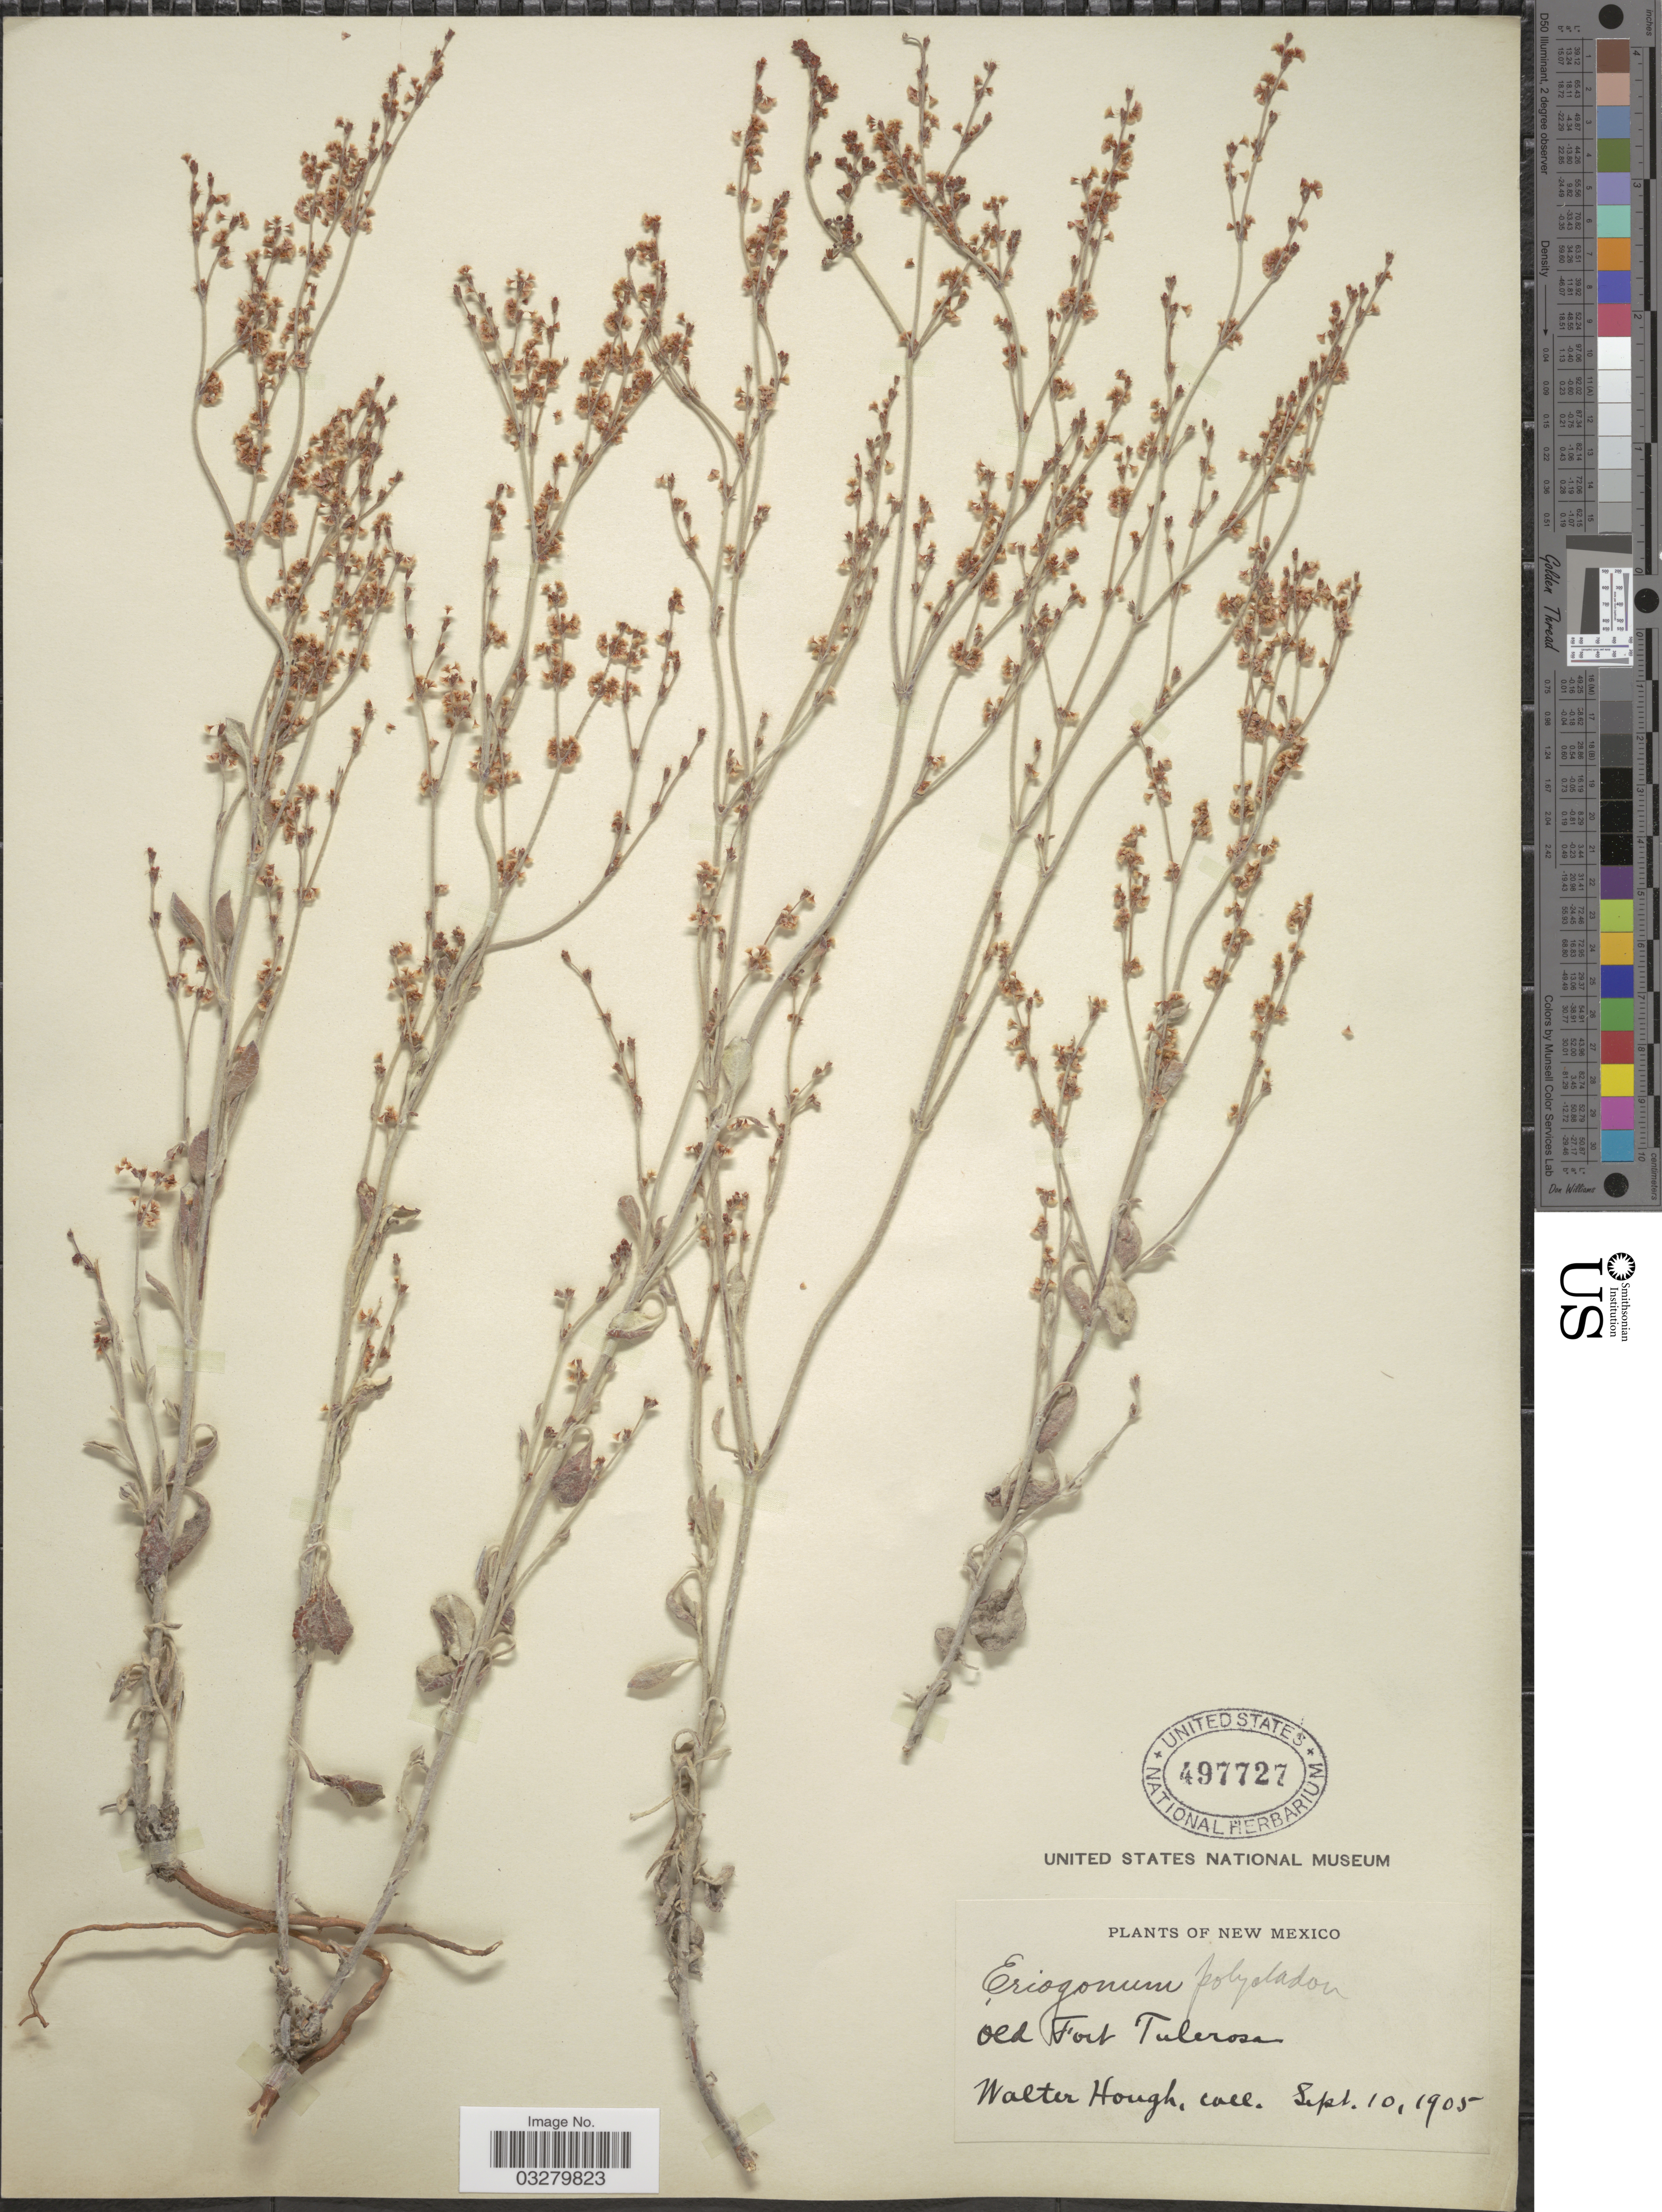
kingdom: Plantae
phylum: Tracheophyta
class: Magnoliopsida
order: Caryophyllales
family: Polygonaceae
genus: Eriogonum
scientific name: Eriogonum polycladon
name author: Benth.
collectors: W. Hough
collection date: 1905-09-10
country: United States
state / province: New Mexico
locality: Old Fort Tulerosa.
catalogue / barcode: US 497727